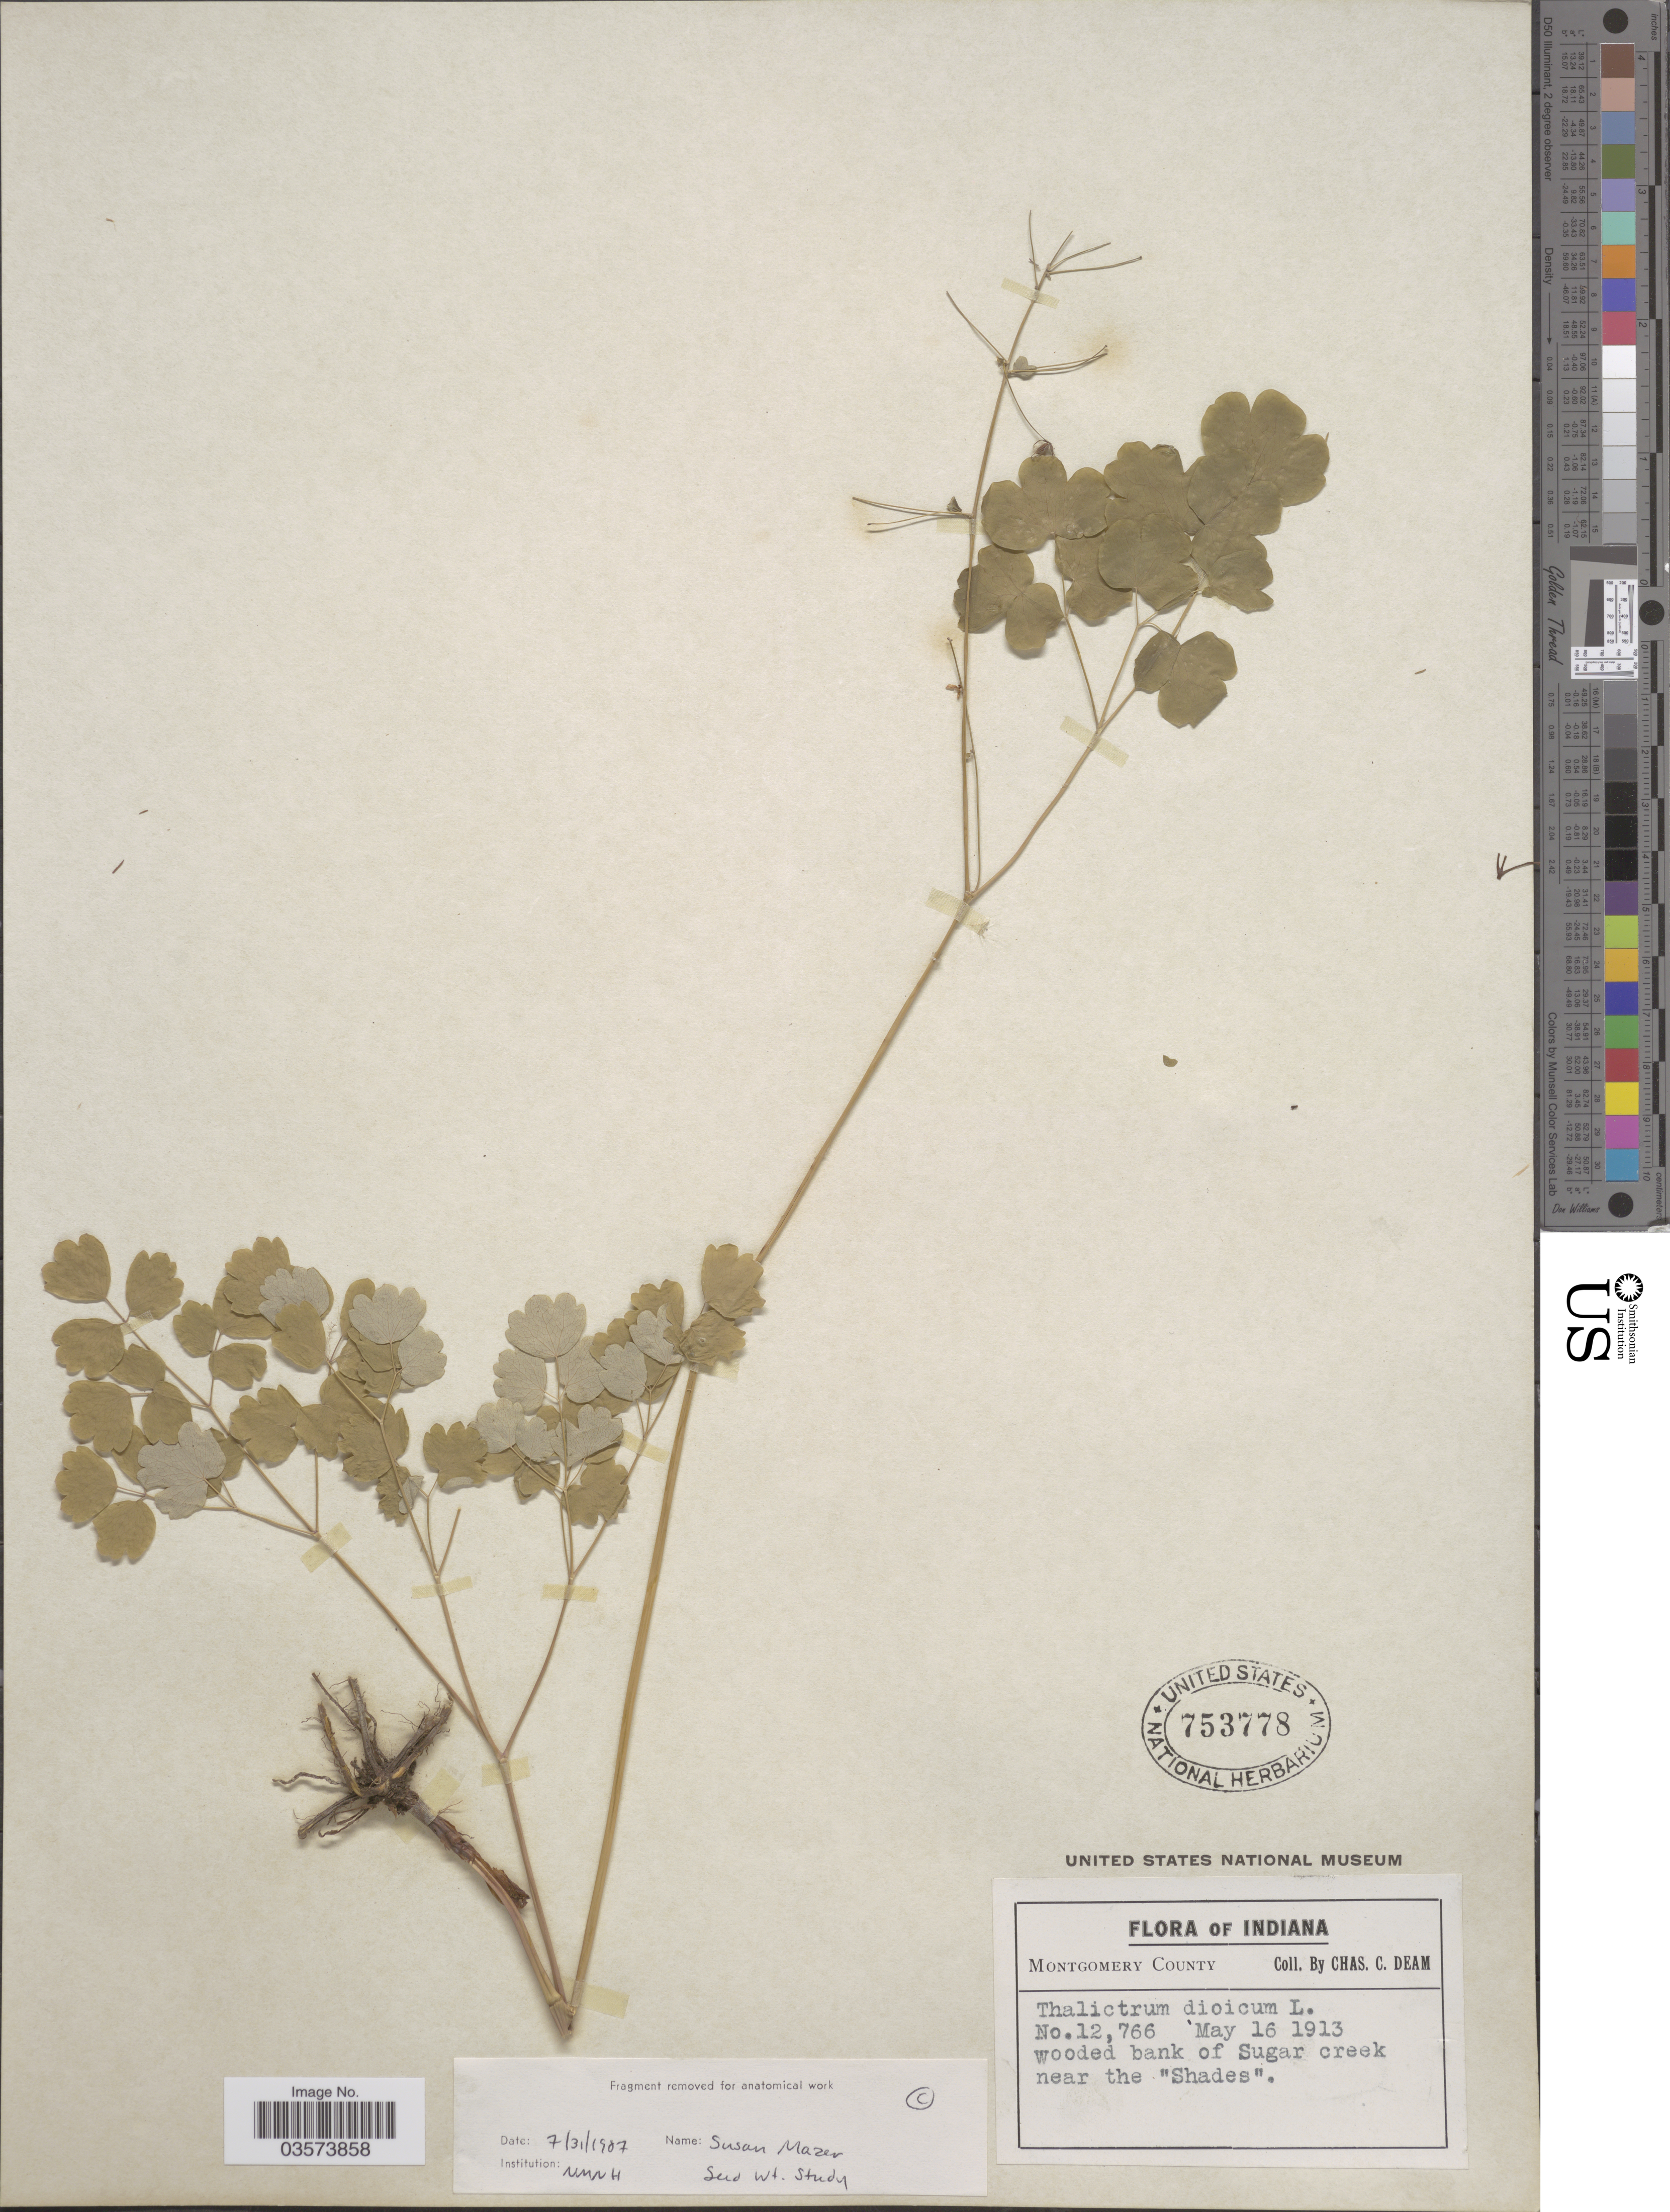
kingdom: Plantae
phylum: Tracheophyta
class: Magnoliopsida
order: Ranunculales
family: Ranunculaceae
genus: Thalictrum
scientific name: Thalictrum dioicum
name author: L.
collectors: C. C. Deam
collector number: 12766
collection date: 1913-05-16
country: United States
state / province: Indiana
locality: Montgomery County. Wooded bank of Sugar creek near the "Shades".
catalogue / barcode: US 753778